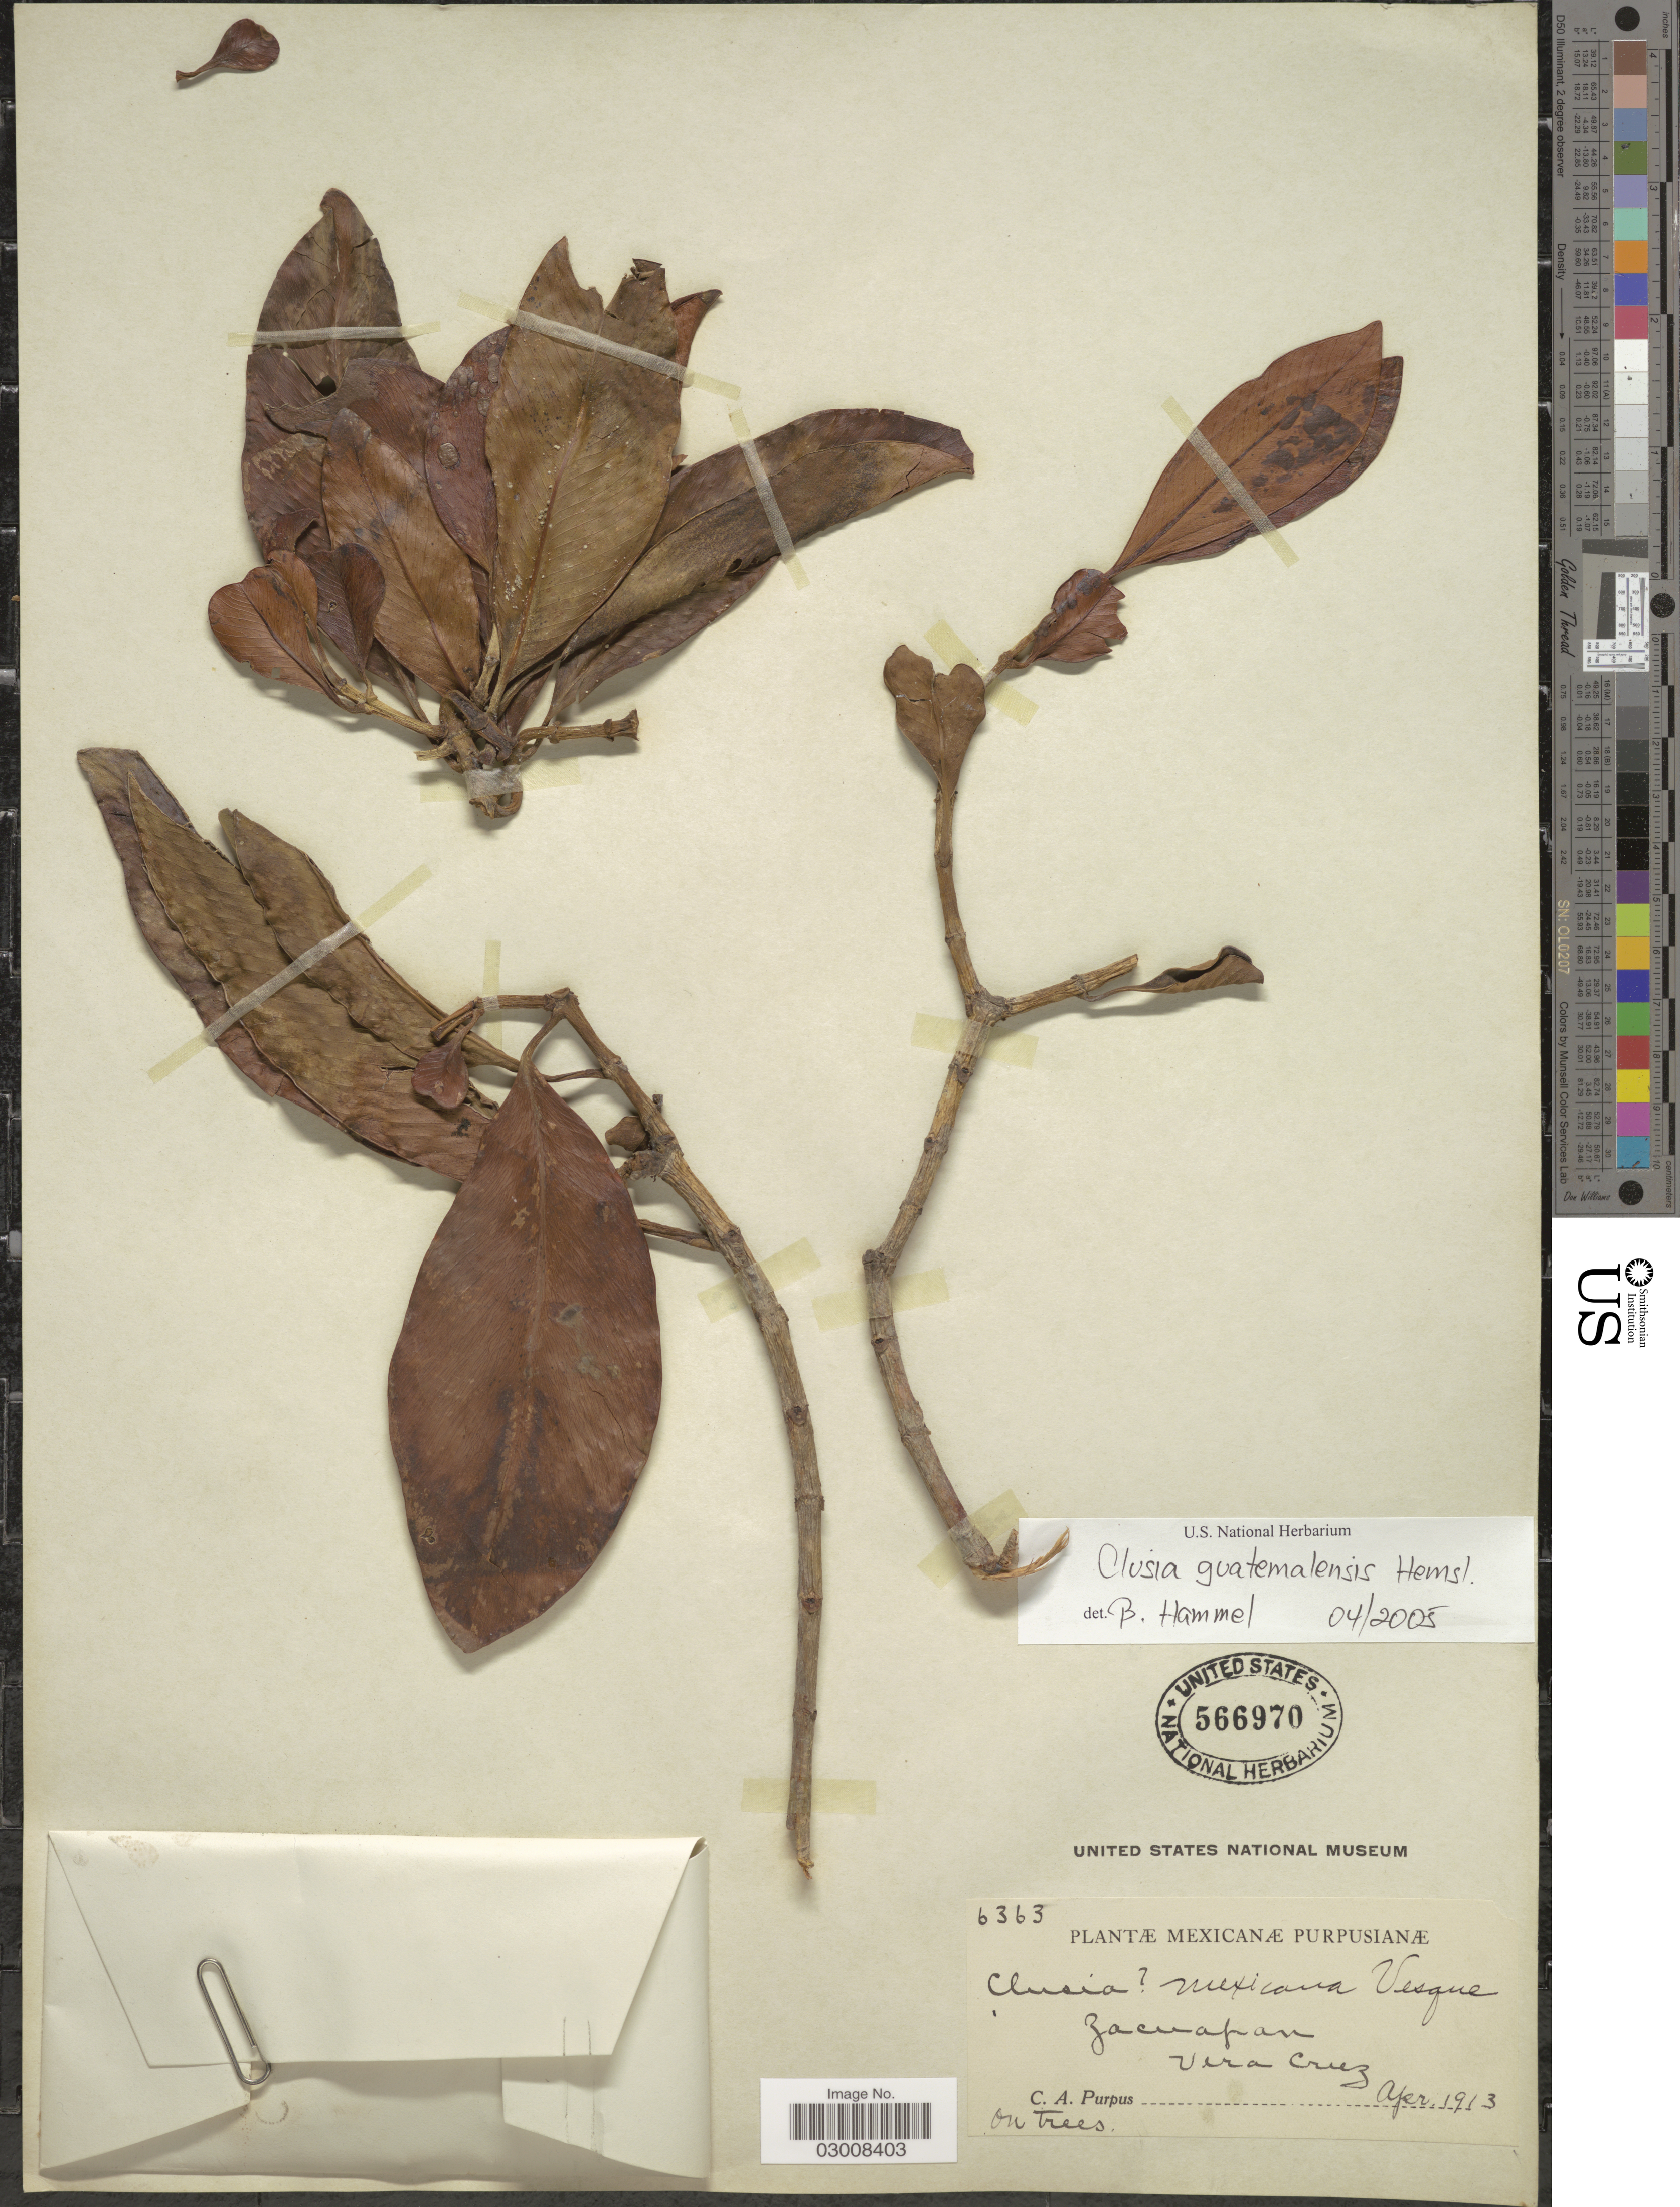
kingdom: Plantae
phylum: Tracheophyta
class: Magnoliopsida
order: Malpighiales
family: Clusiaceae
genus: Clusia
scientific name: Clusia guatemalensis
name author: Hemsl.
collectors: C. A. Purpus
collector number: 6363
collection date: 1913-04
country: Mexico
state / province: Veracruz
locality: Zacuapan, Vera Cruz.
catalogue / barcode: US 566970